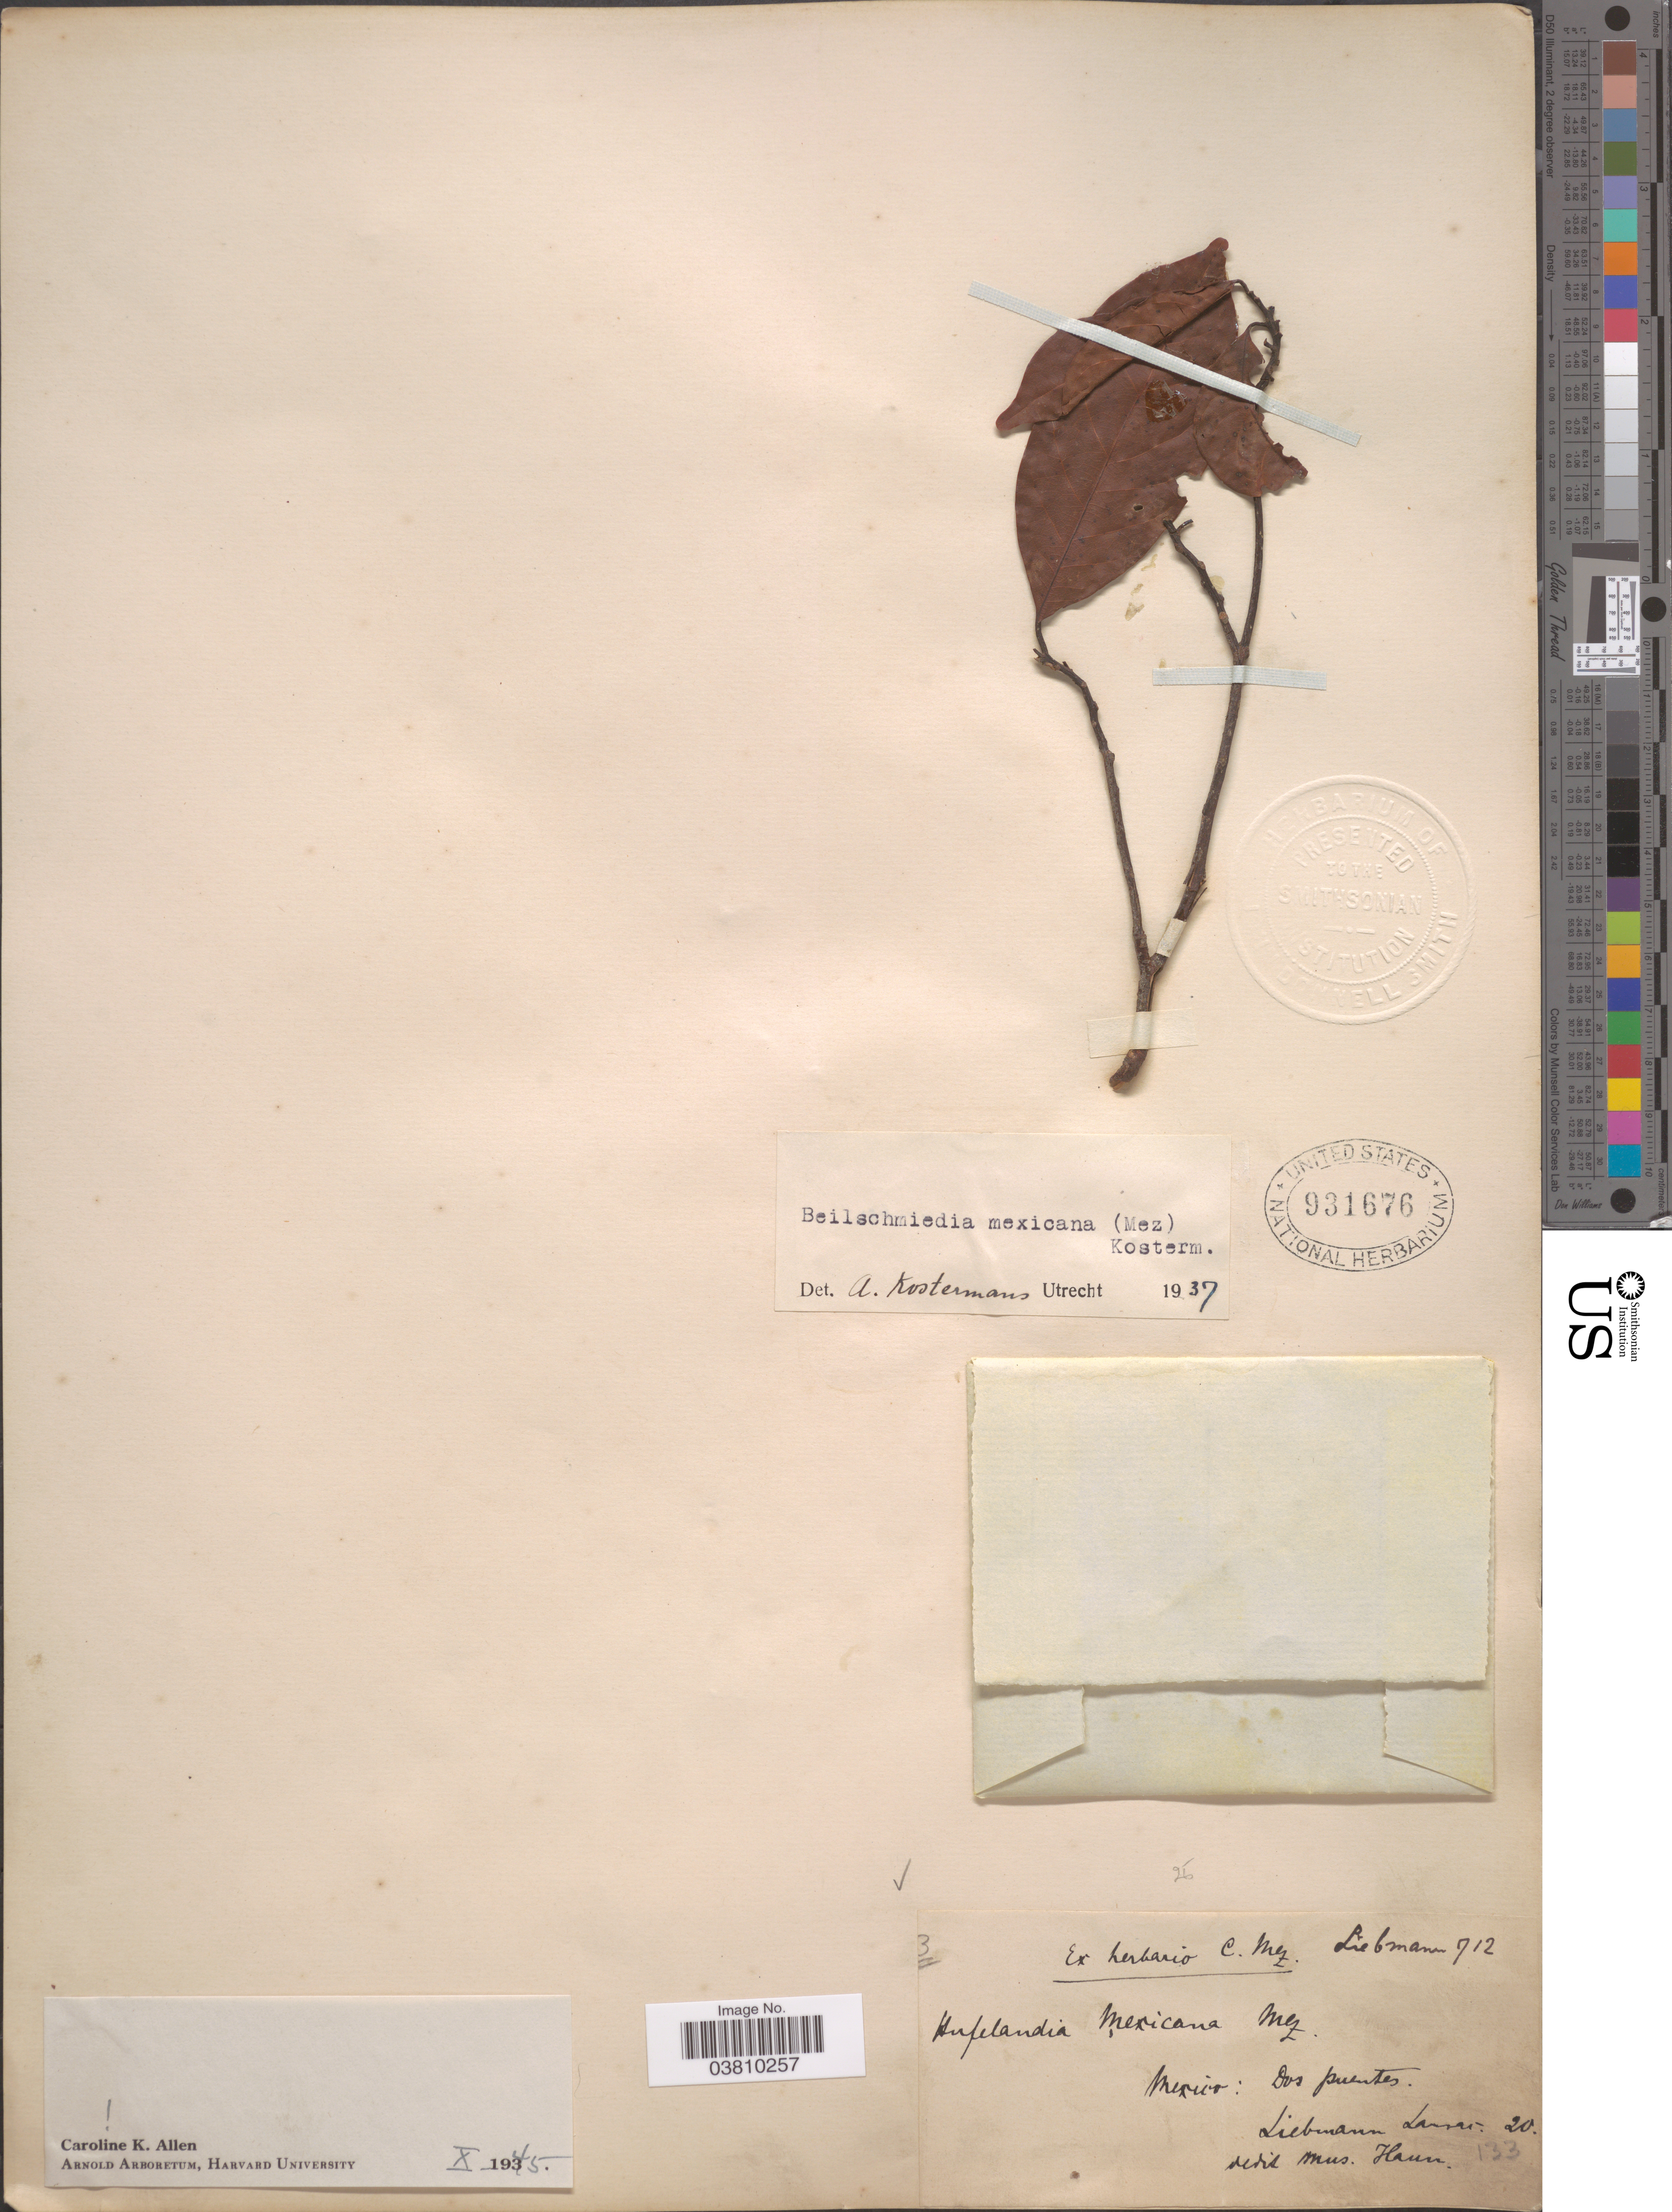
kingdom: Plantae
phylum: Tracheophyta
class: Magnoliopsida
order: Laurales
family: Lauraceae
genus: Beilschmiedia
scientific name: Beilschmiedia mexicana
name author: (Mez) Kosterm.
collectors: Liebmann, --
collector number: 712/20?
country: Mexico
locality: Dos Puentes.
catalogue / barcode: US 931676